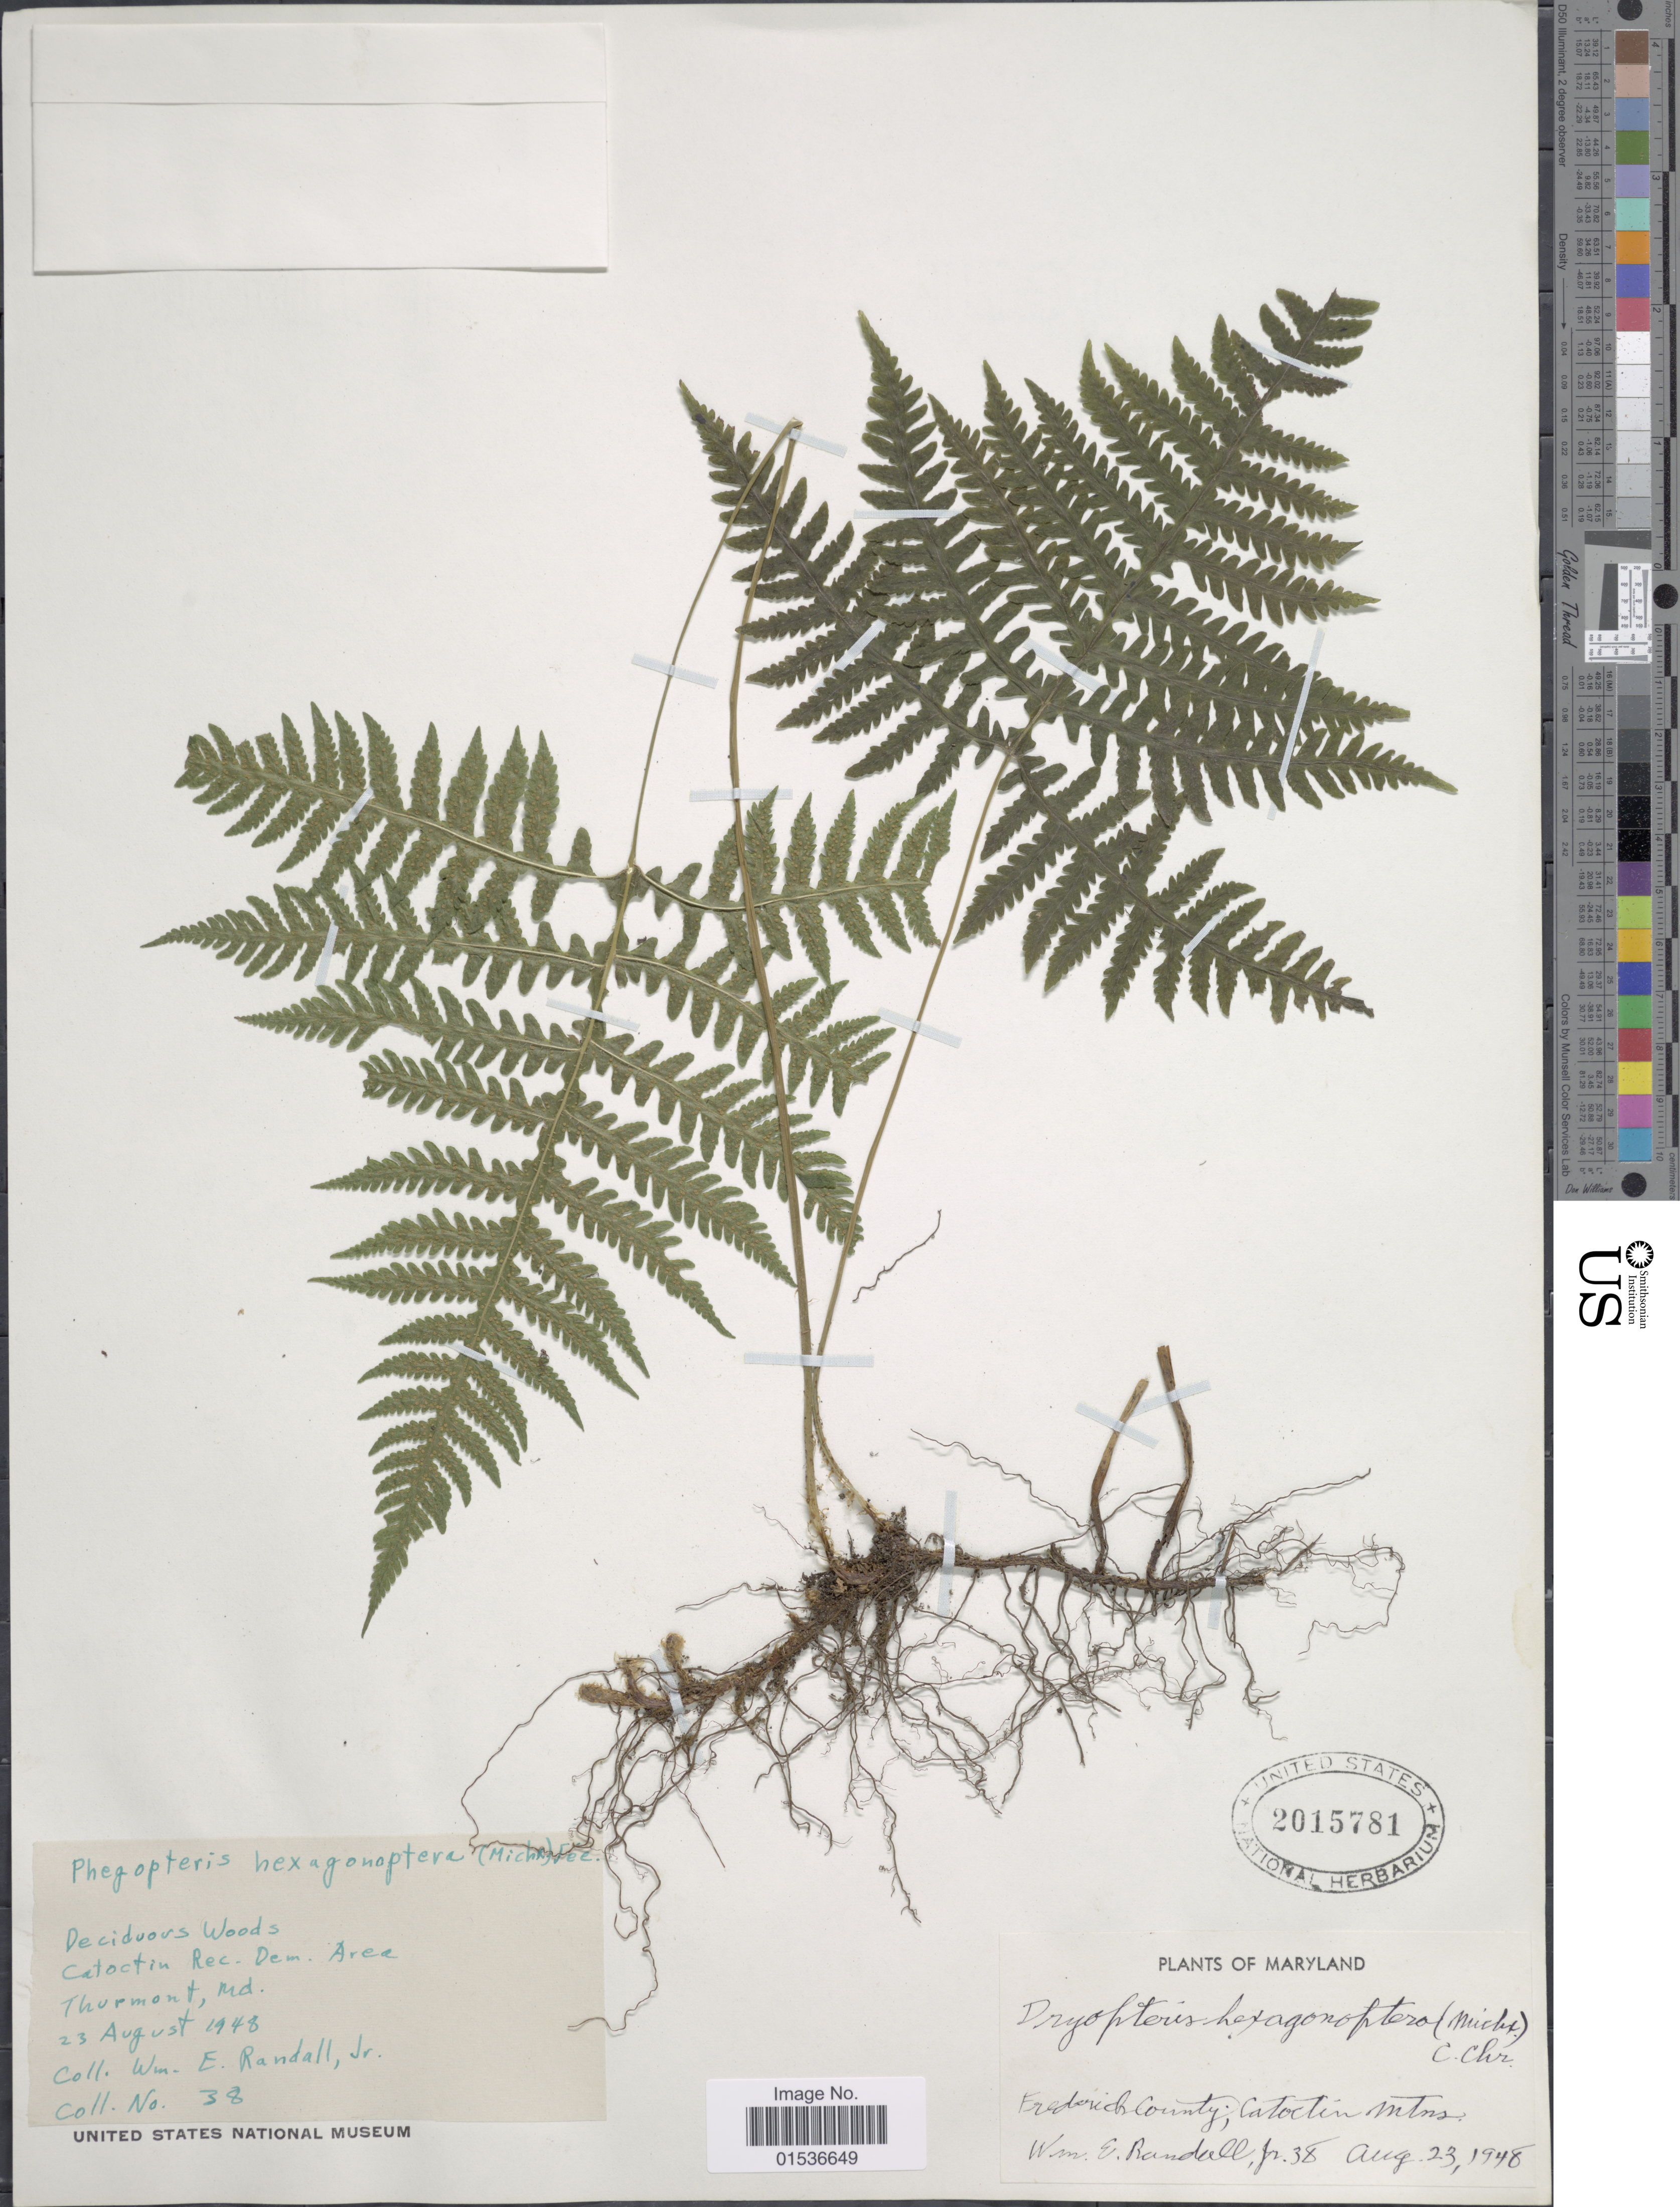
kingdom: Plantae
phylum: Tracheophyta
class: Polypodiopsida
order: Polypodiales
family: Thelypteridaceae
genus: Phegopteris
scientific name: Phegopteris hexagonoptera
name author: (Michx.) Fée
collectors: W. Randall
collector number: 38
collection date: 1948-08-23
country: United States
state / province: Maryland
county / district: Frederick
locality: Maryland. Thurmont, Md. Frederick County; Catoctin Mts.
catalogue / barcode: US 2015781